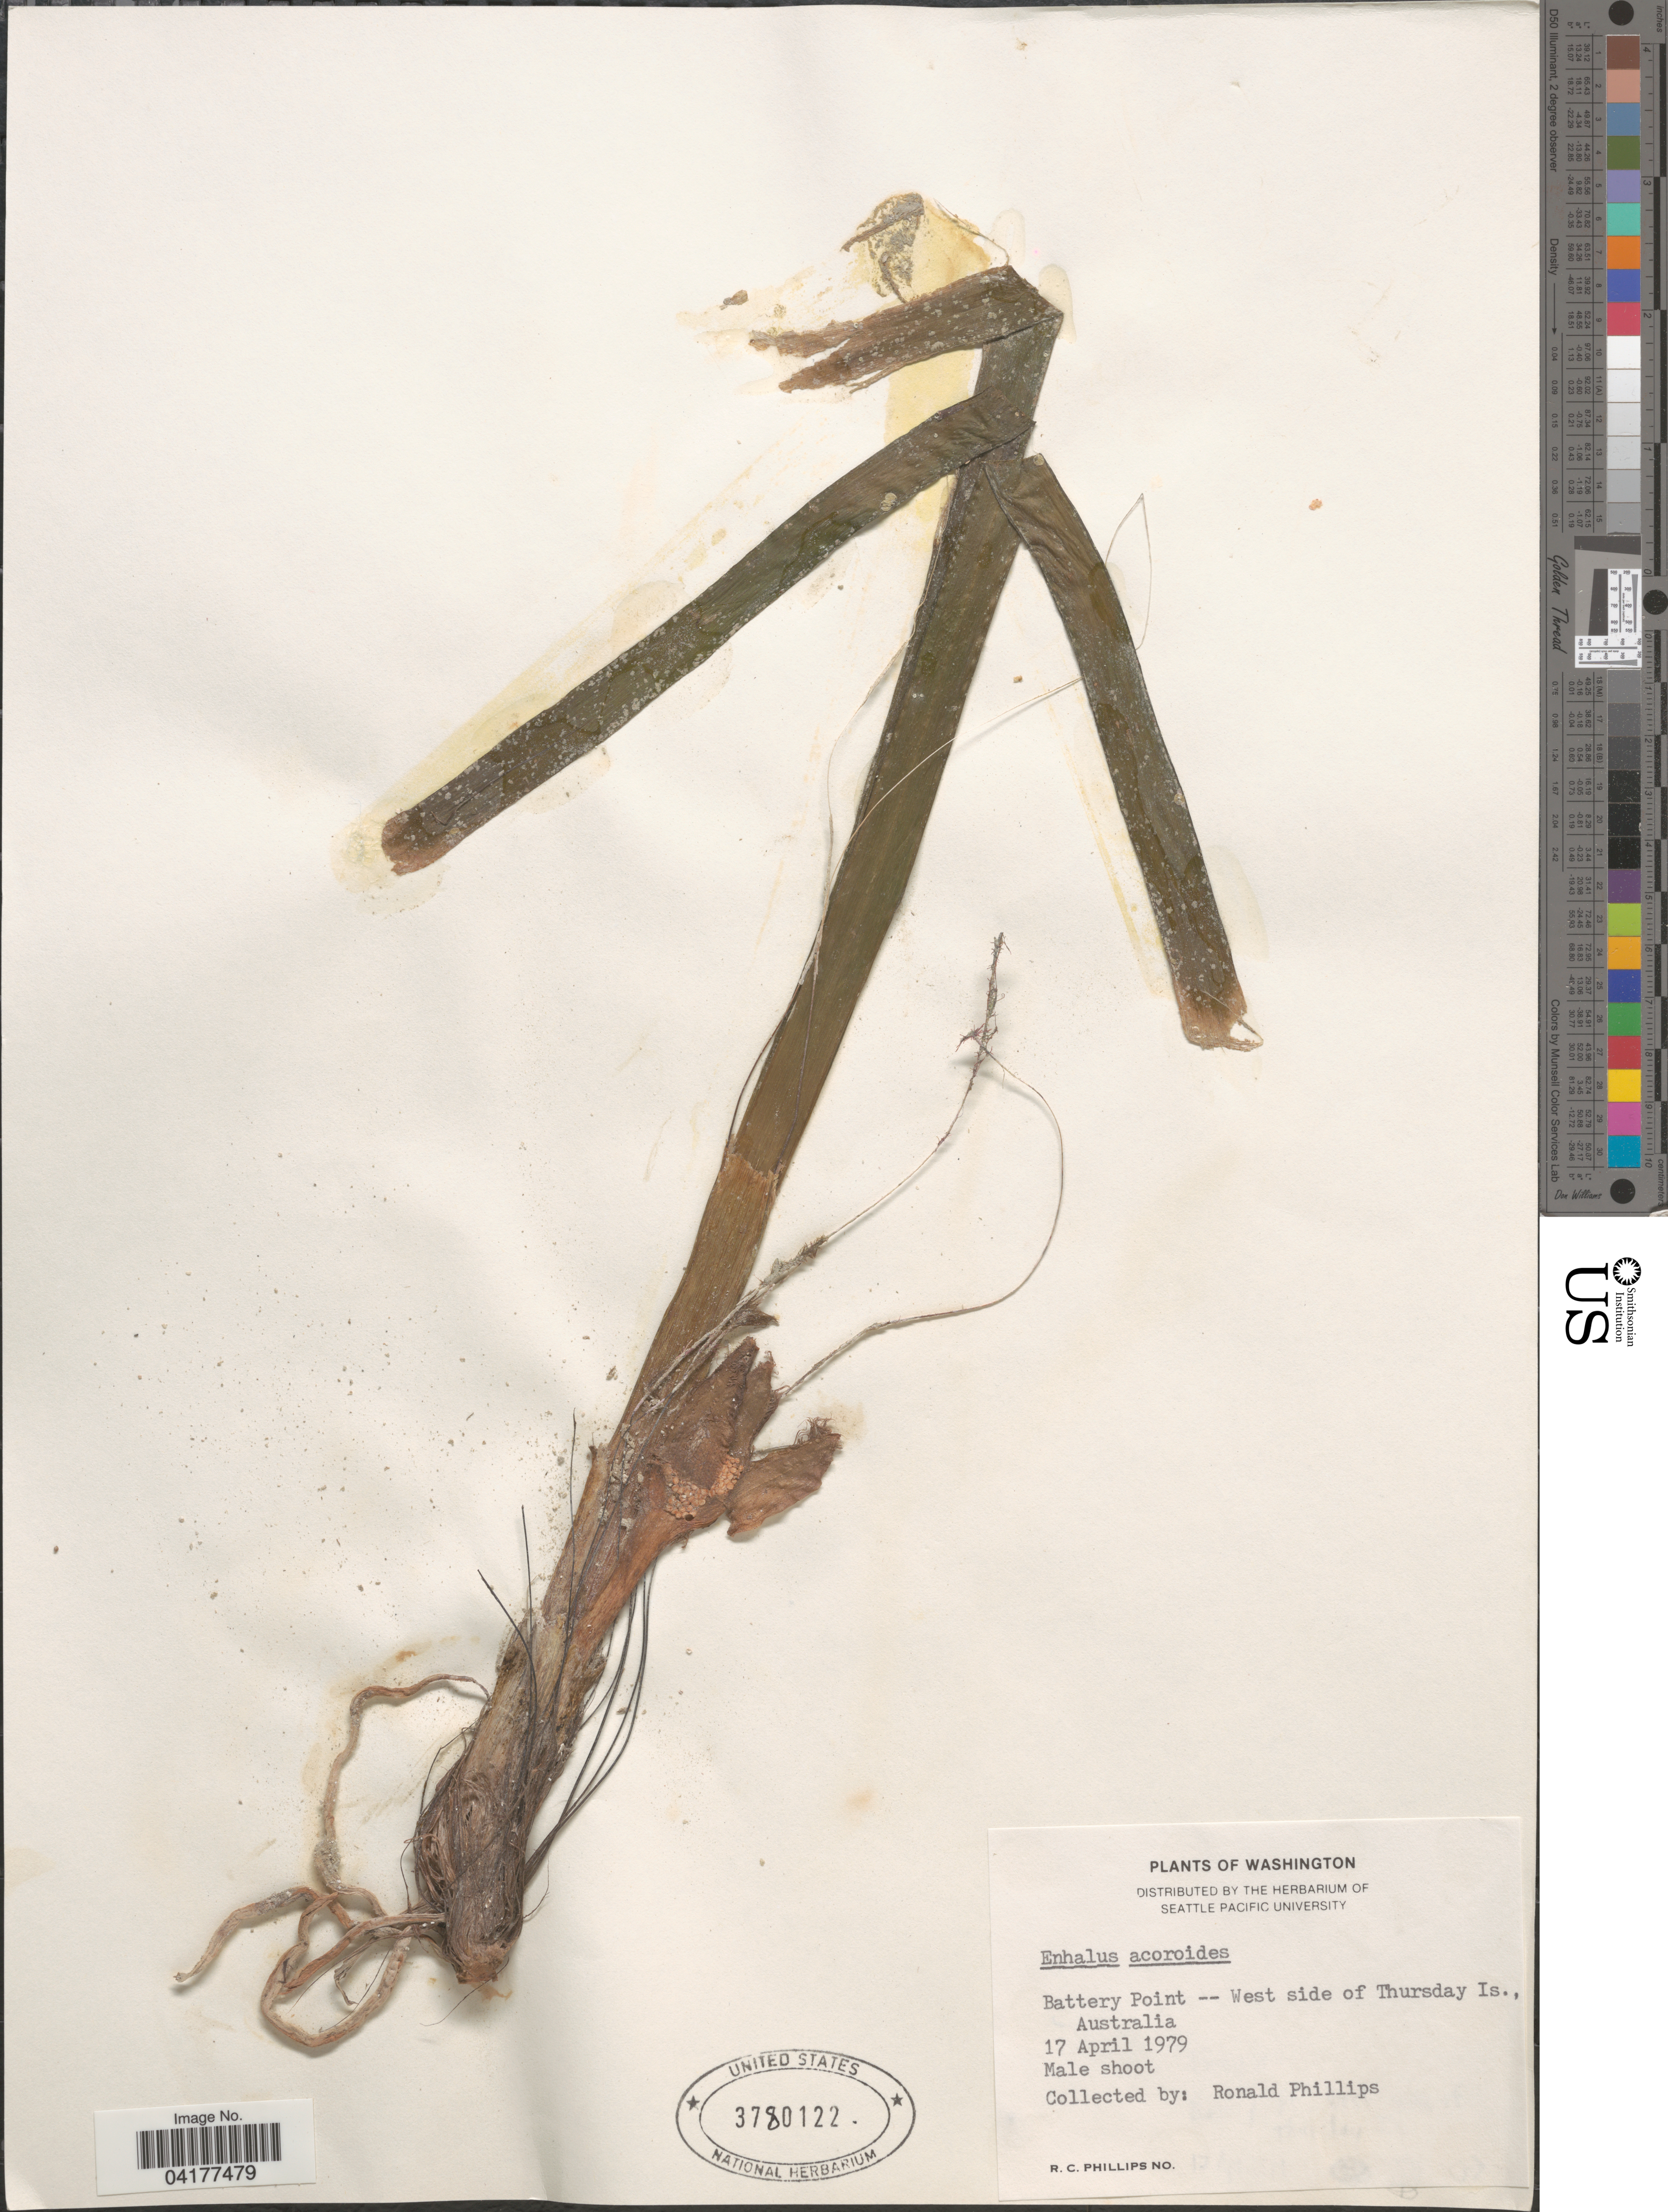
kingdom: Plantae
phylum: Tracheophyta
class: Liliopsida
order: Alismatales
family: Hydrocharitaceae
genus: Enhalus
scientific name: Enhalus acoroides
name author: (L. f.) Royle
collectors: R. C. Phillips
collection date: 1979-04-17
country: Australia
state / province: Queensland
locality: Battery Point -- West side of Thursday Is.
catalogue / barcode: US 3780122